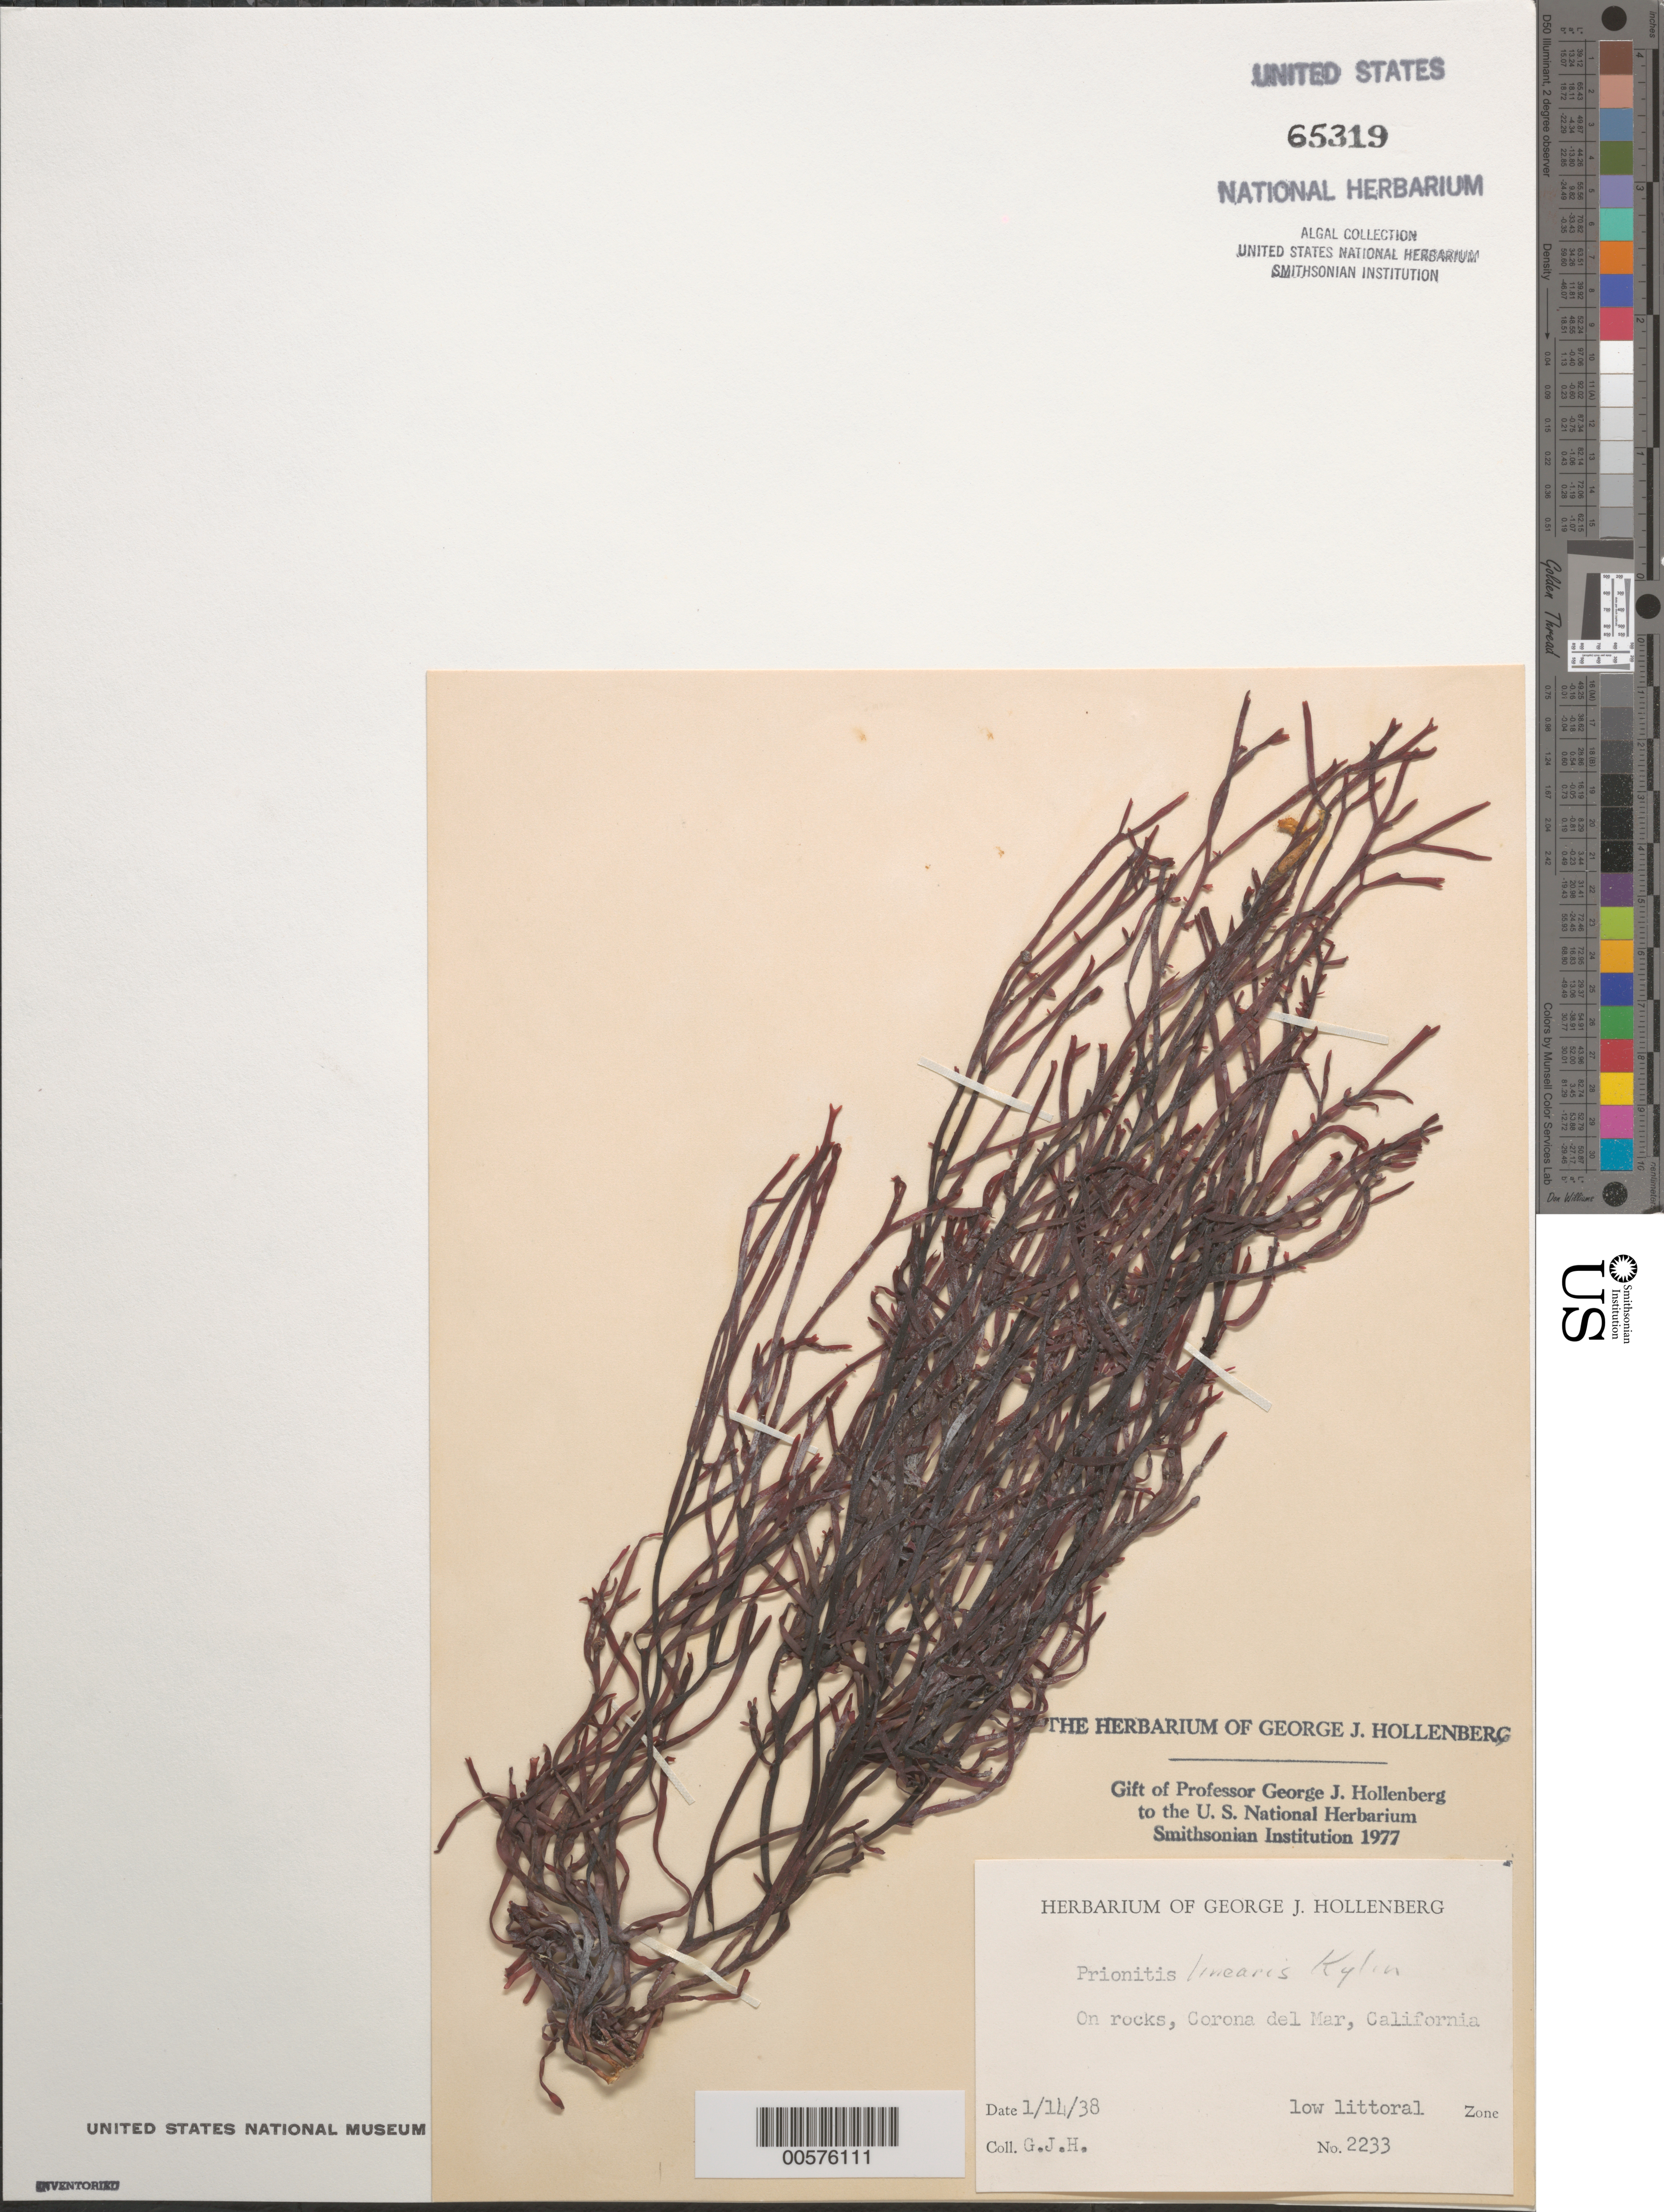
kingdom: Plantae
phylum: Rhodophyta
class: Florideophyceae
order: Cryptonemiales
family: Cryptonemiaceae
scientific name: Prionitis linearis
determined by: Hollenberg, George J.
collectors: G. Hollenberg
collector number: GJH 2233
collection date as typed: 14 Jan 1938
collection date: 1938-01-14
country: United States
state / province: California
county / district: Orange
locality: Corona del Mar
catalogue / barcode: US 65319